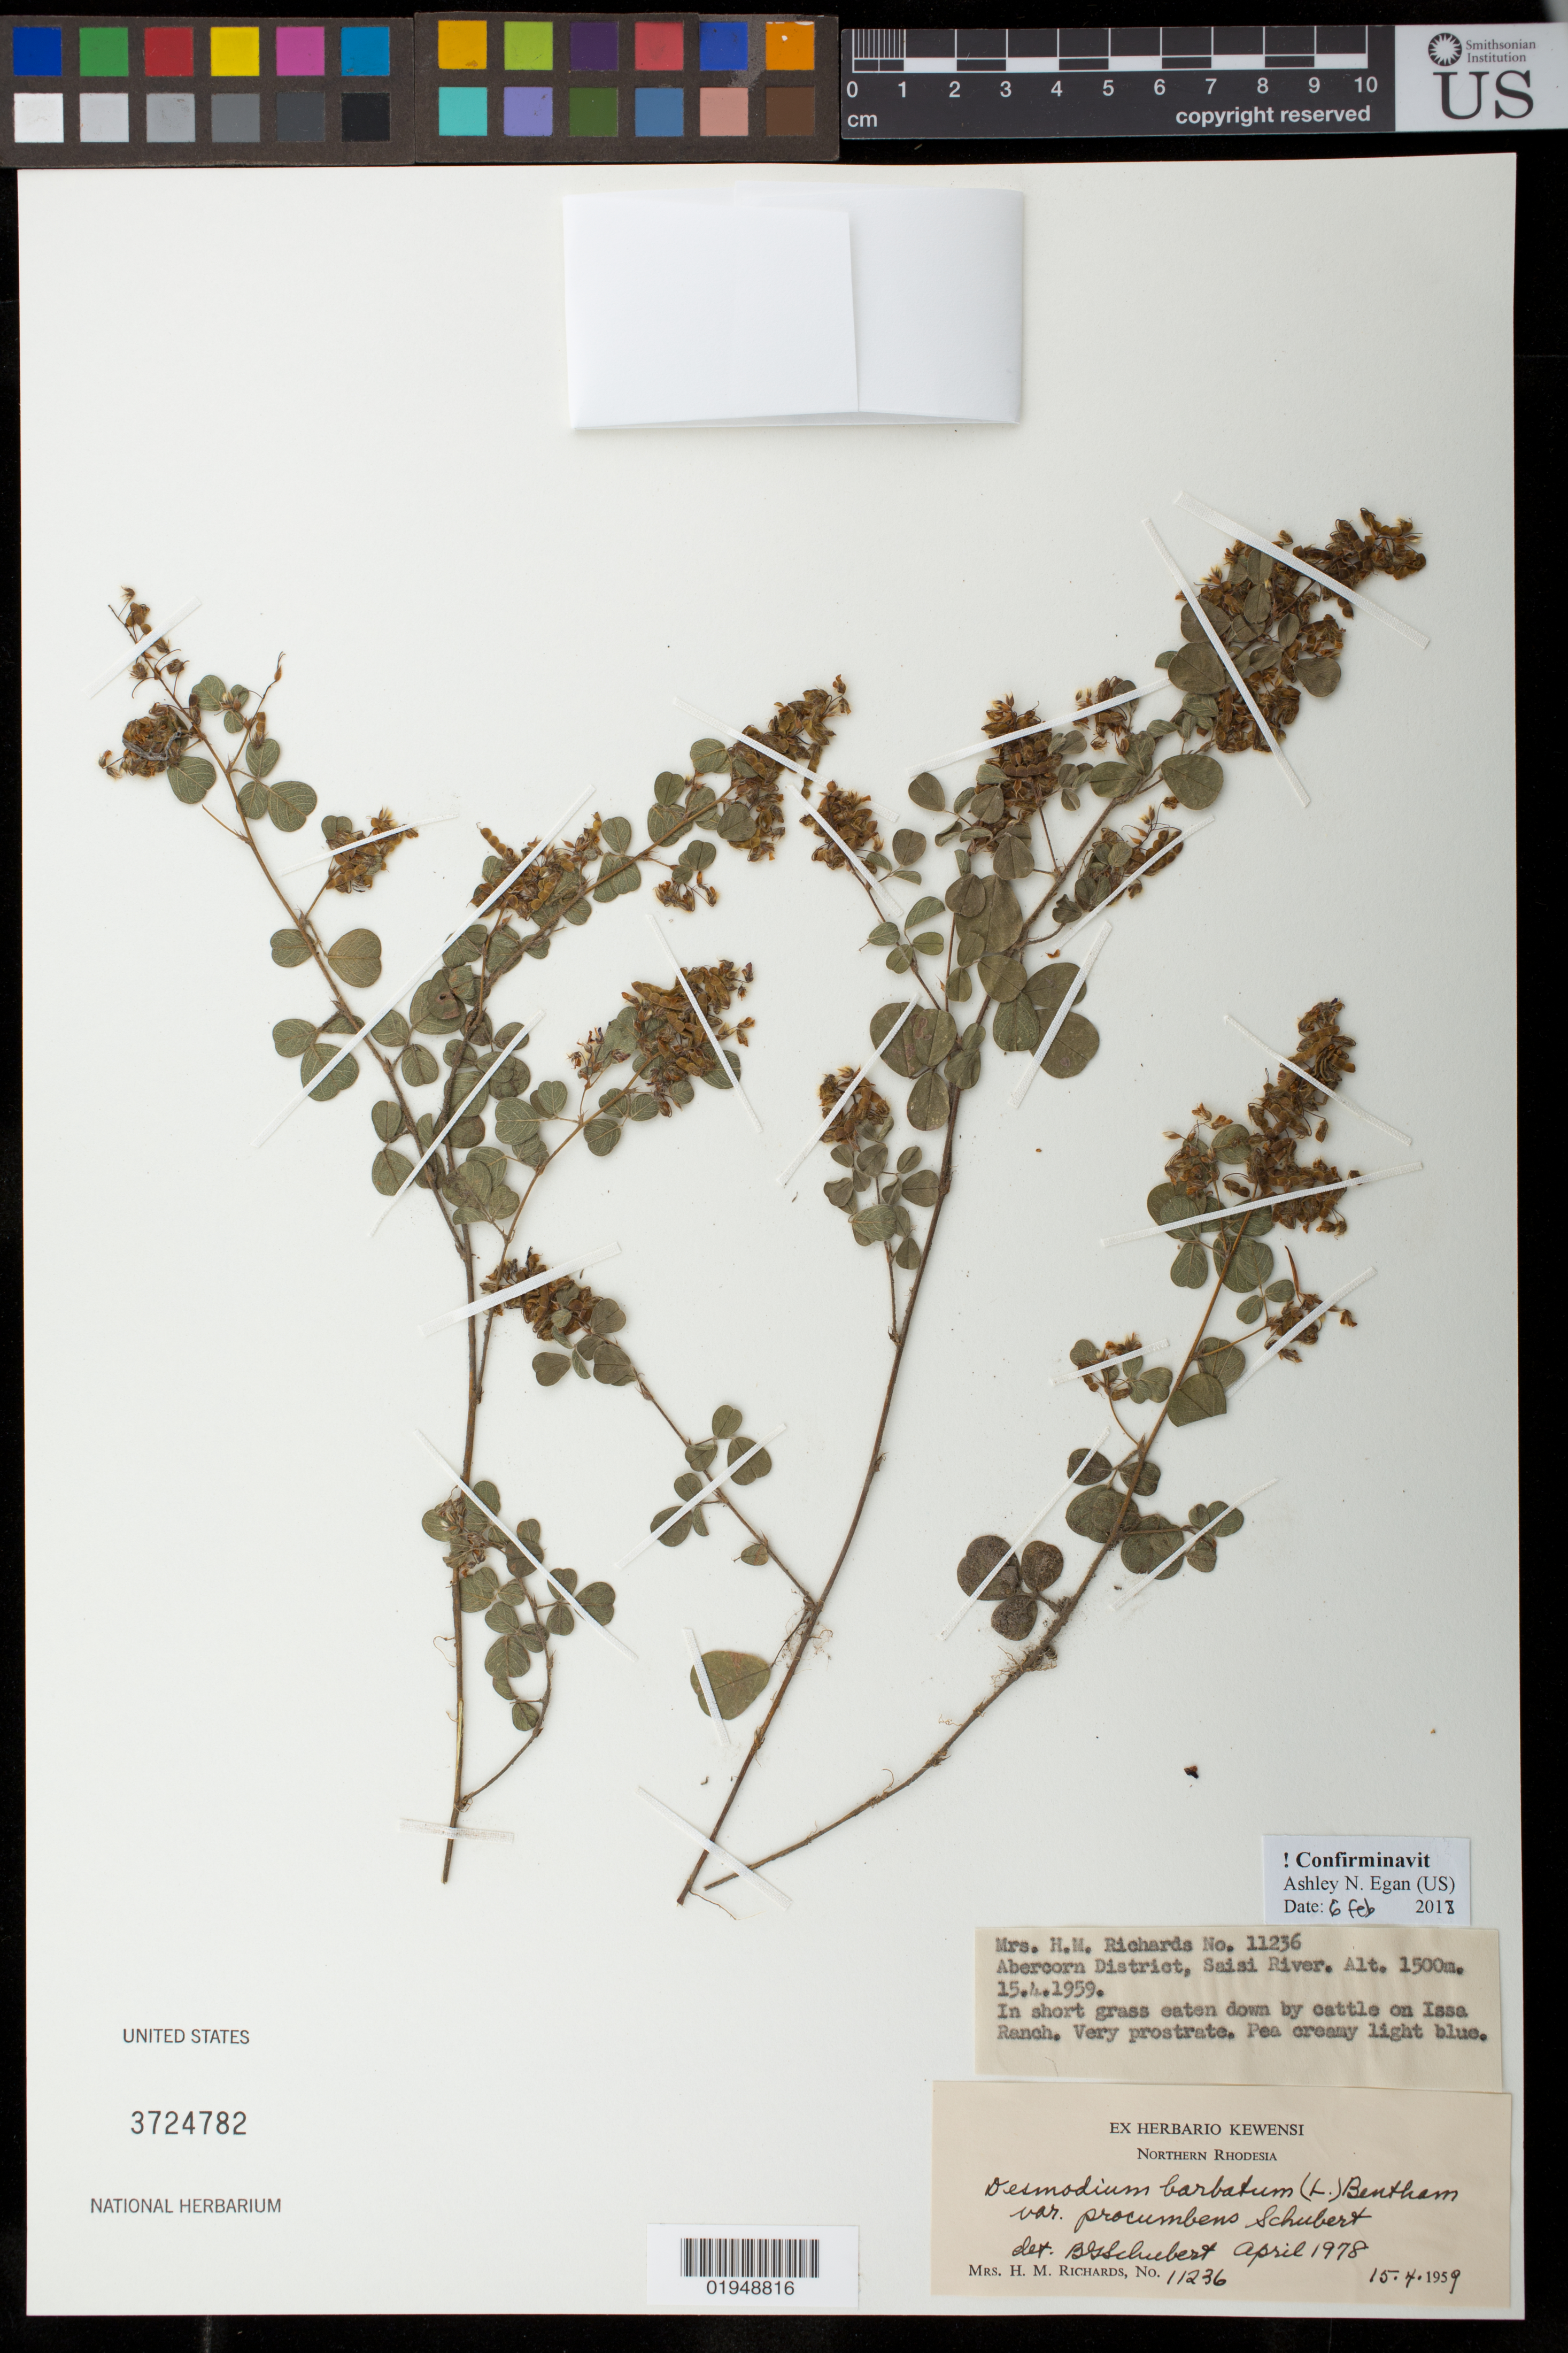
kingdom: Plantae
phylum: Tracheophyta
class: Magnoliopsida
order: Fabales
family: Fabaceae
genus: Grona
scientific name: Grona barbata var. procumbens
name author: (B.G. Schub.) H. Ohashi & K. Ohashi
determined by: Strong, Mark T., (BOT), Smithsonian Institution - National Museum of Natural History (UNITED STATES)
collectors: H. Richards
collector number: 11236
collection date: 1959-04-15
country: Zambia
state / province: Northern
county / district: Mbala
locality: Abercorn District, Saisi River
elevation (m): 1500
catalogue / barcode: US 3724782